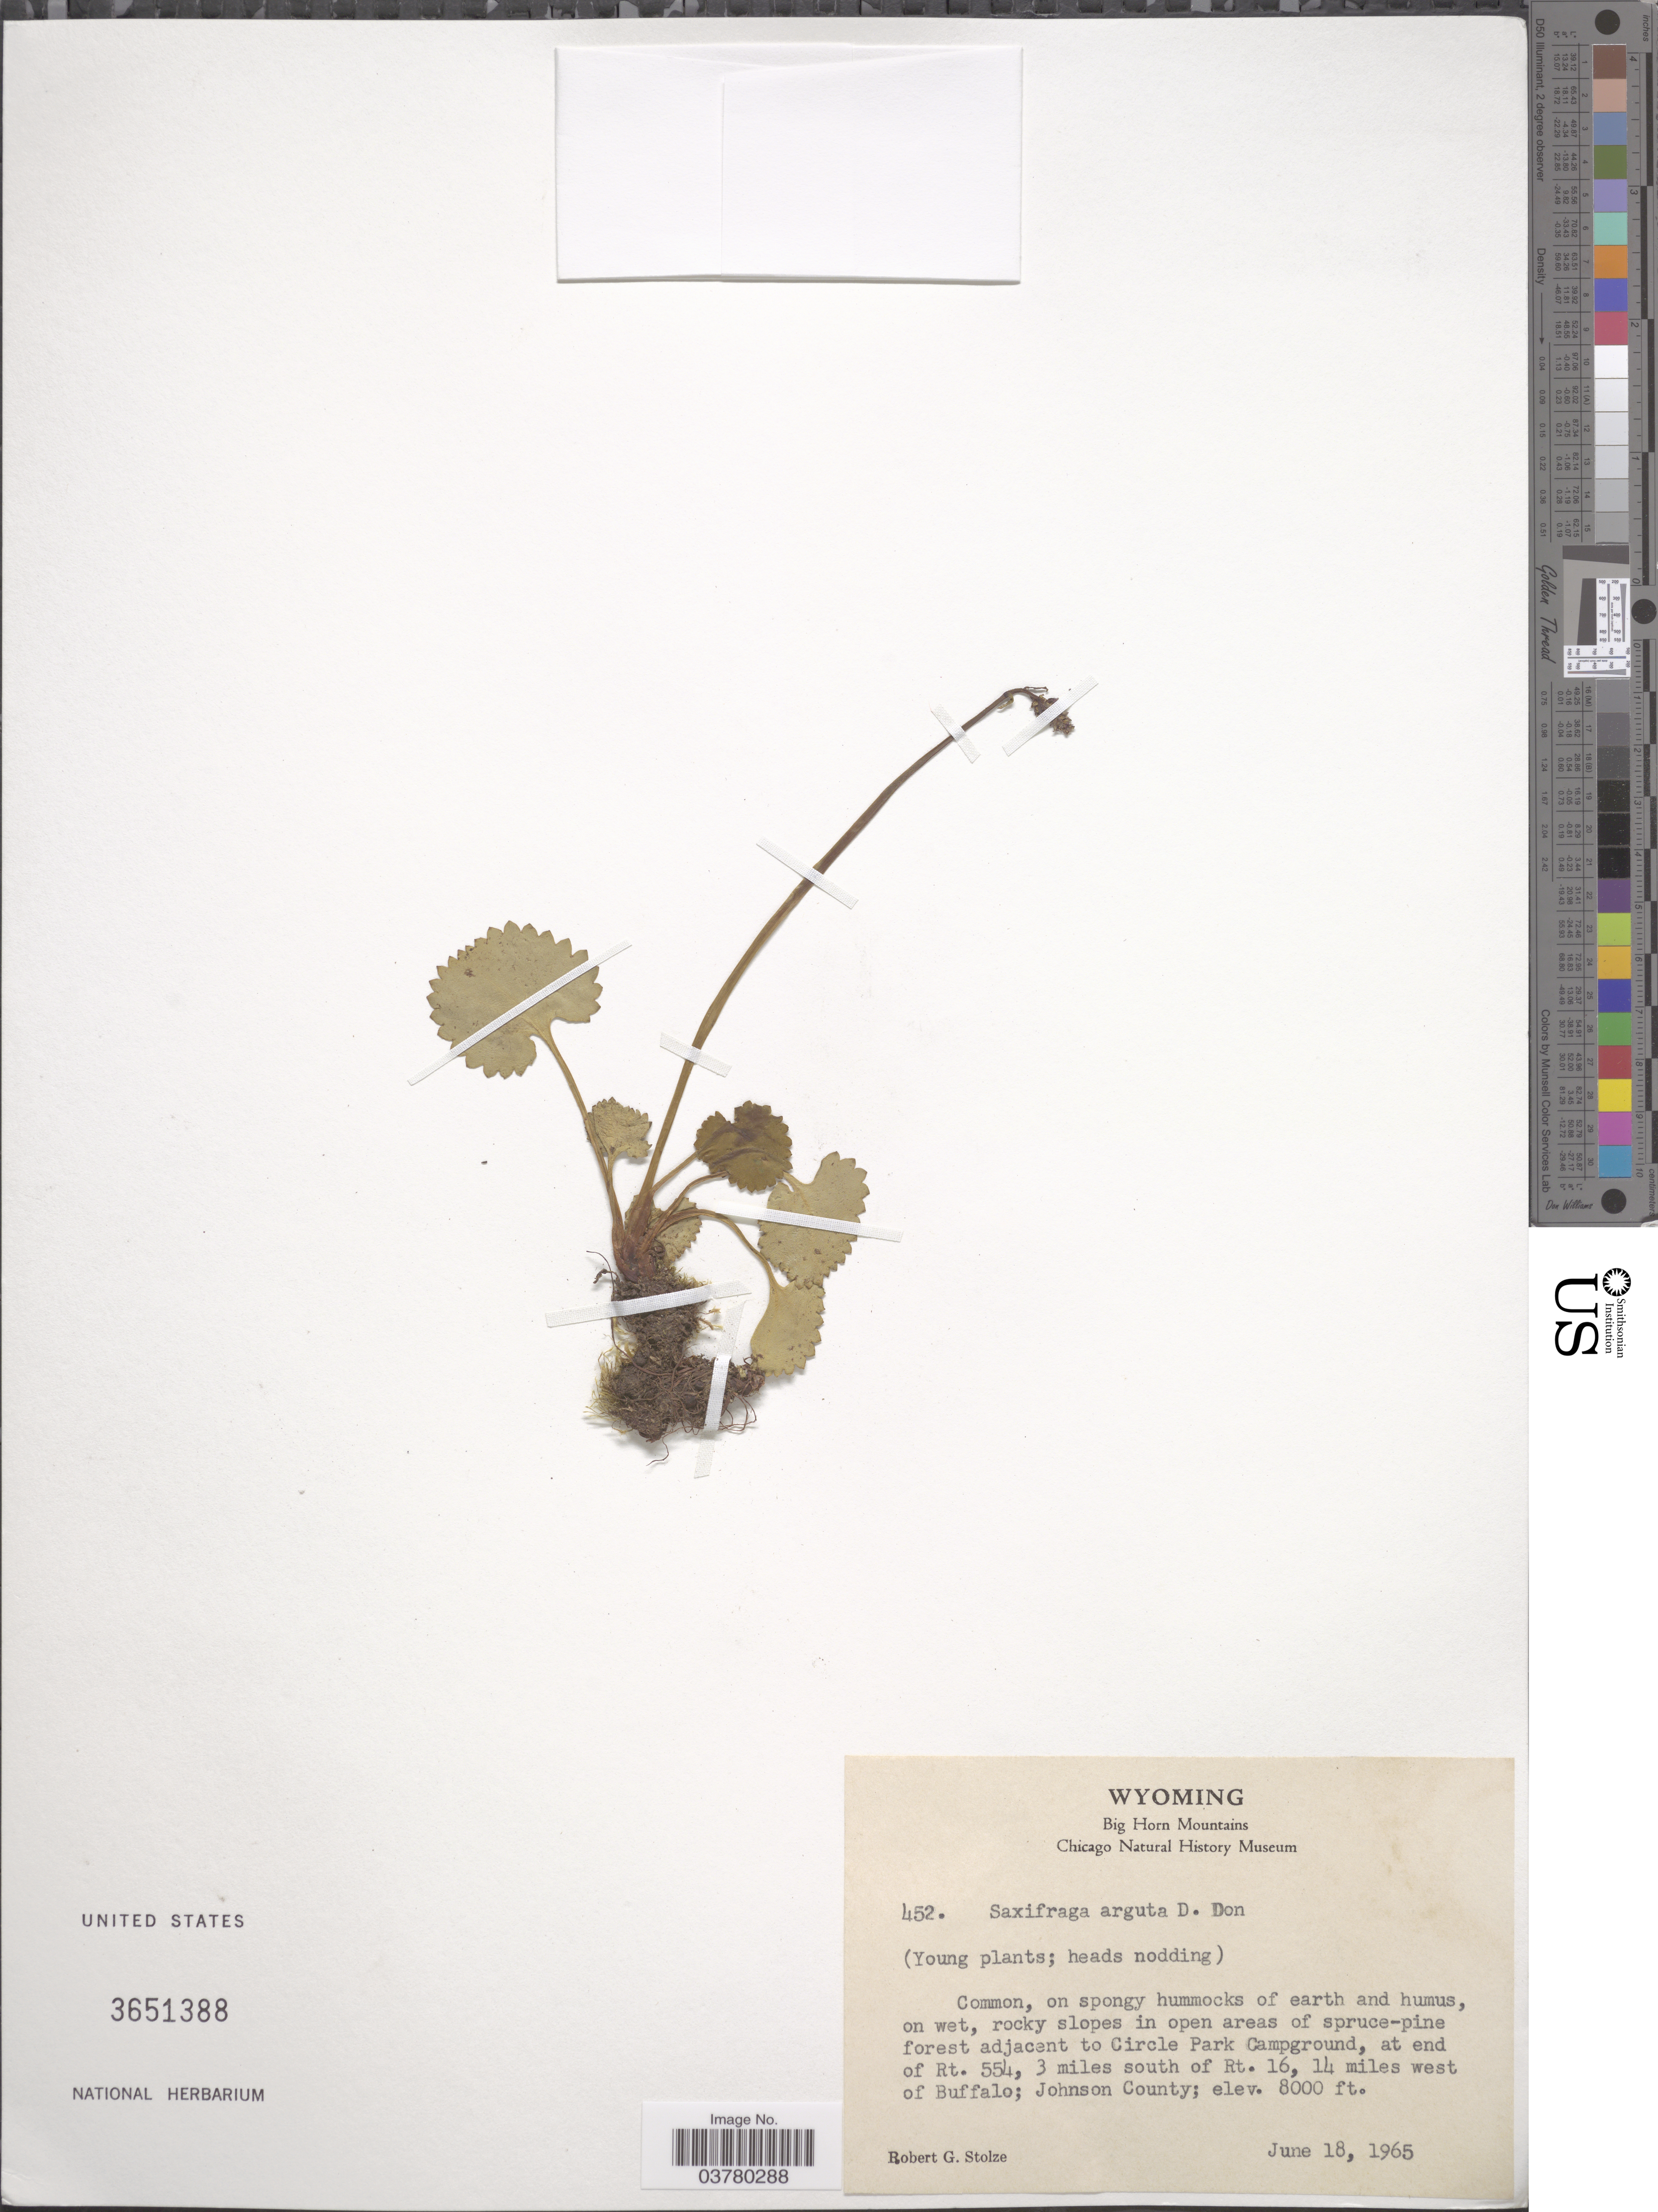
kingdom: Plantae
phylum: Tracheophyta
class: Magnoliopsida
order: Saxifragales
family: Saxifragaceae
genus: Micranthes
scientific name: Micranthes odontoloma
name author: (Piper) A. Heller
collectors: R. G. Stolze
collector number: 452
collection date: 1965-06-18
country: United States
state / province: Wyoming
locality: Big Horn Mountains. Rocky slopes in open areas of spruce-pine forest adjacent to Circle Park Campground, at end of Rt. 554, 3 miles south of Rt. 16, 14 miles west of Buffalo; Johnson County.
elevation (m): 2438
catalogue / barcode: US 3651388